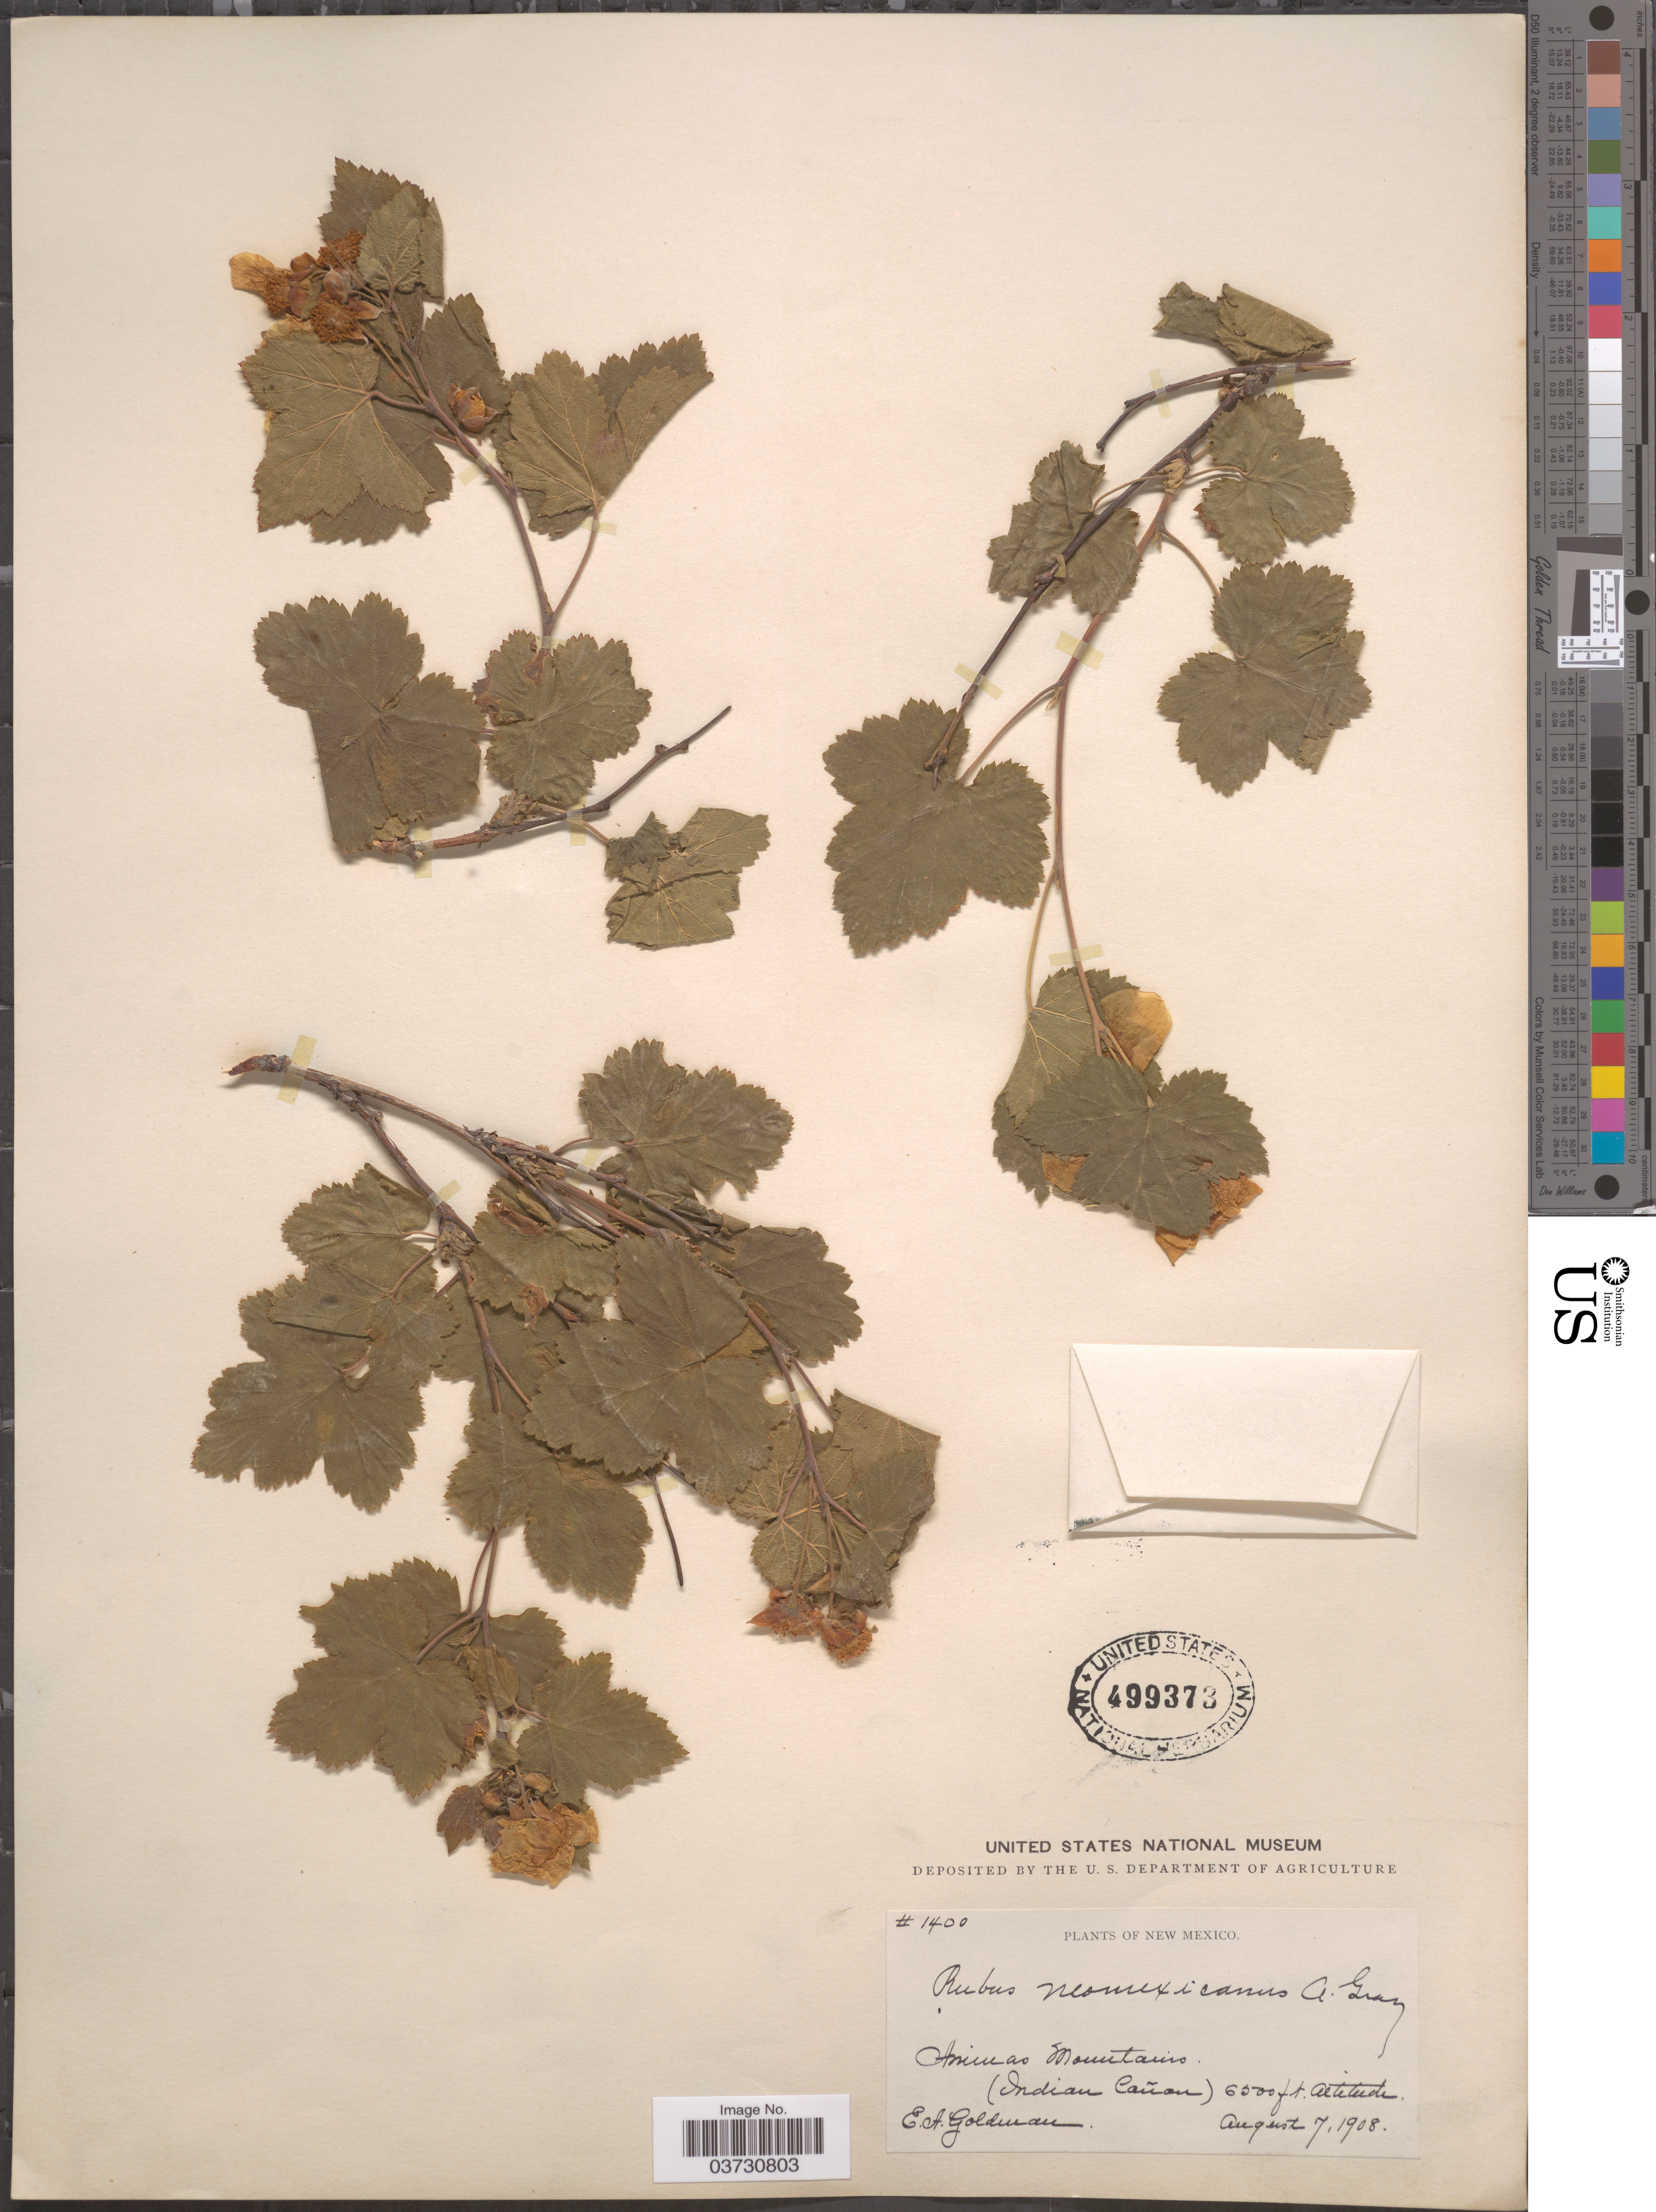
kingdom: Plantae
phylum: Tracheophyta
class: Magnoliopsida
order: Rosales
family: Rosaceae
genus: Rubus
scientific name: Rubus neomexicanus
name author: A. Gray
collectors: E. A. Goldman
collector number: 1400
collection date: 1908-08-07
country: United States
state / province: New Mexico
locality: Animas Mountains. (Indian Cañon).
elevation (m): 1981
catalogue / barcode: US 499373